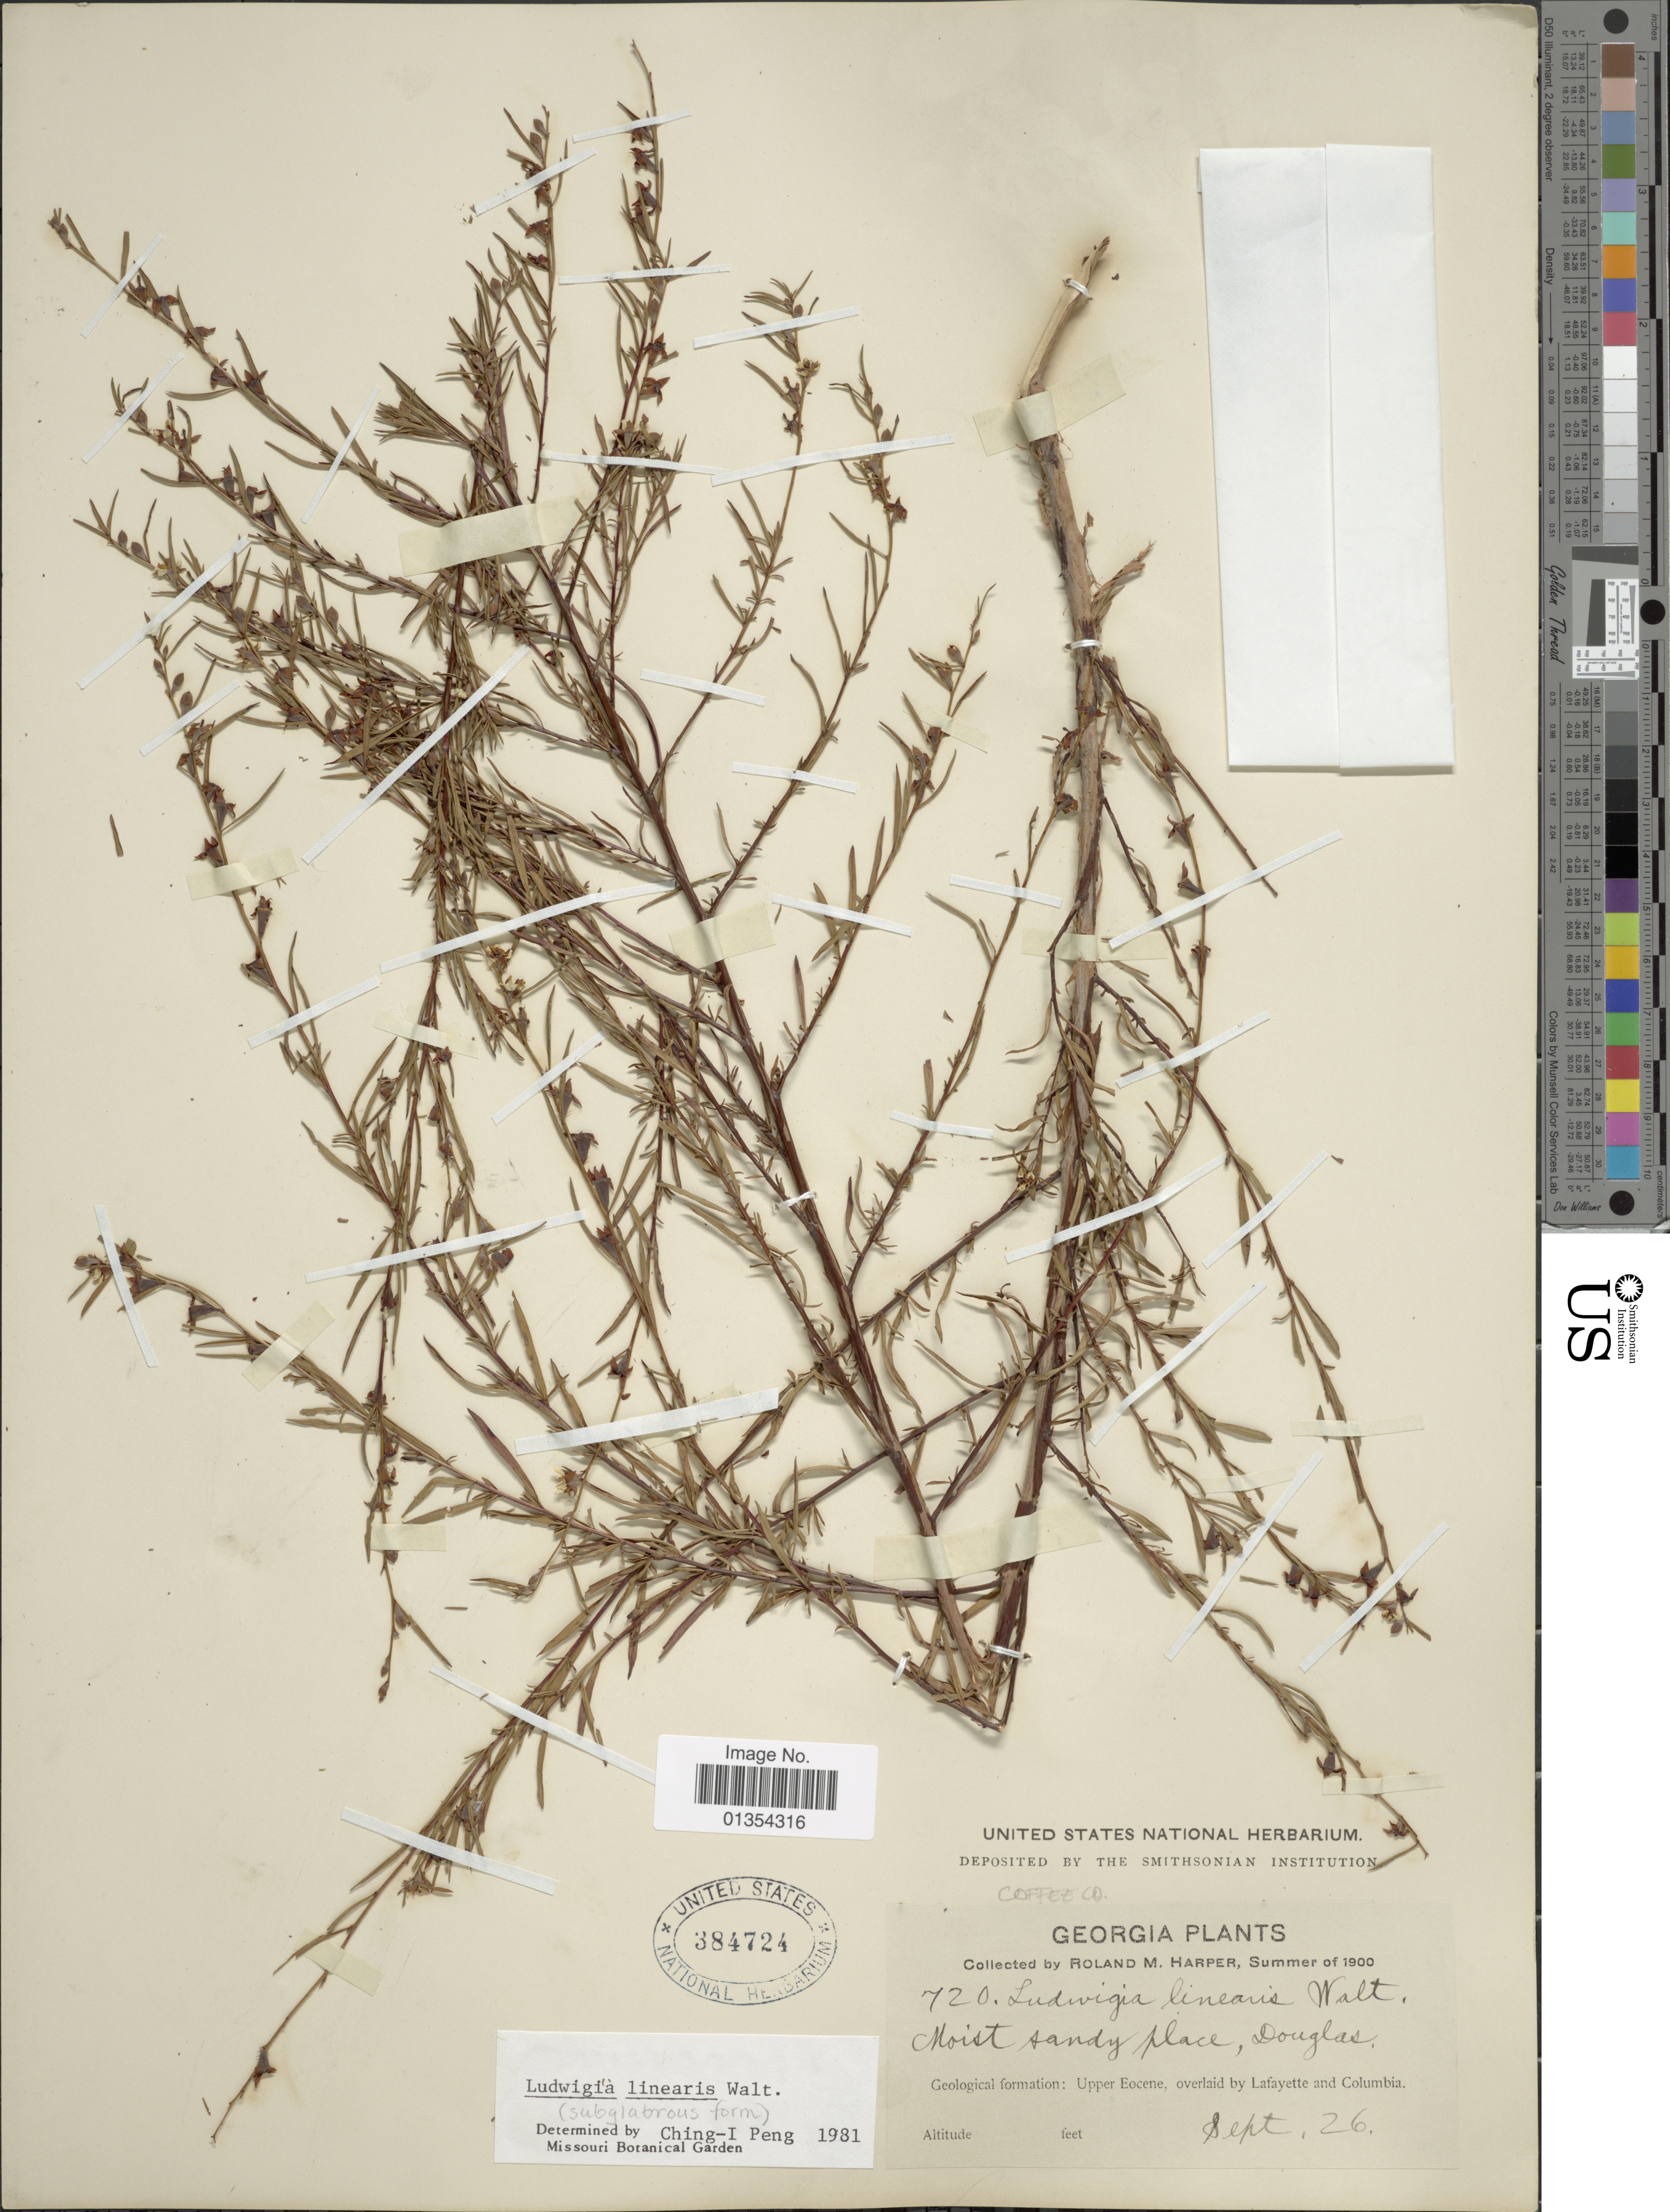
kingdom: Plantae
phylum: Tracheophyta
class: Magnoliopsida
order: Myrtales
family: Onagraceae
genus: Ludwigia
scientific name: Ludwigia linearis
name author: Walter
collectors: R. M. Harper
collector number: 720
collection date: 1900-09-26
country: United States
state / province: Georgia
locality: Douglas. Upper Eocene, overlaid by Lafayette and Columbia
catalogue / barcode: US 384724